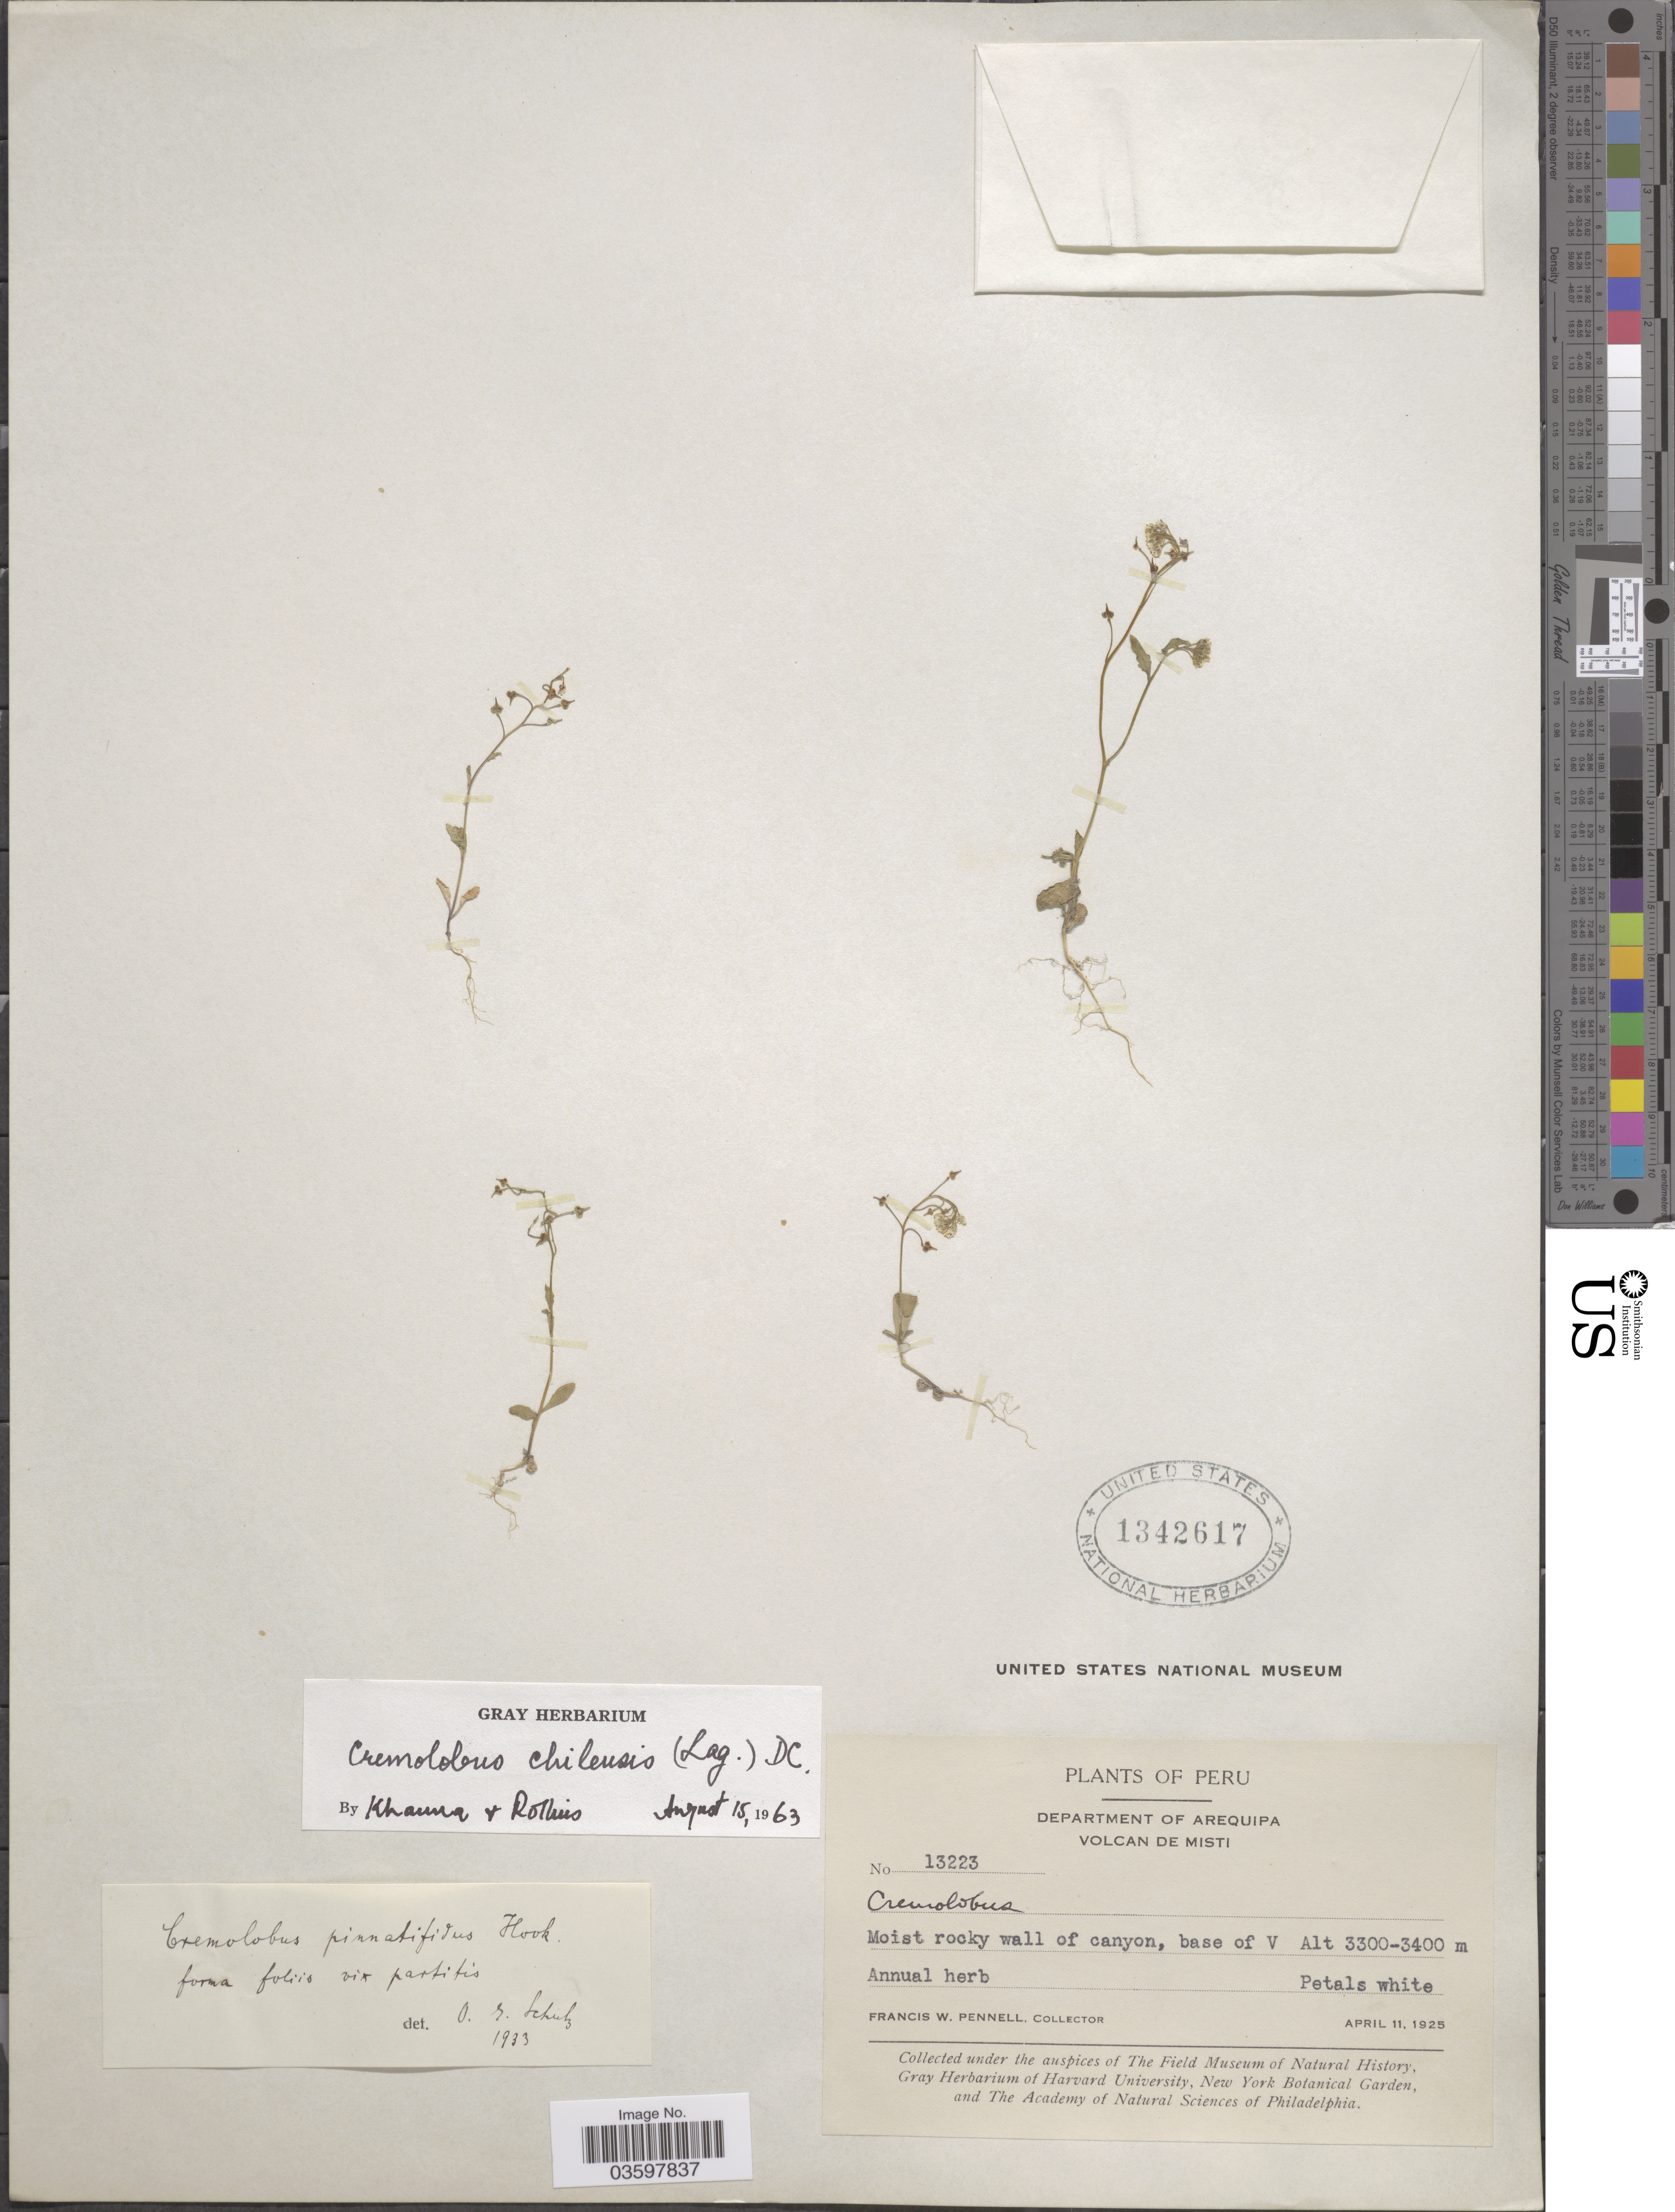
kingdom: Plantae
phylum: Tracheophyta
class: Magnoliopsida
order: Brassicales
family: Brassicaceae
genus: Cremolobus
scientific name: Cremolobus chilensis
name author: (Lag.) DC.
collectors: F. W. Pennell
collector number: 13223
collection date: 1925-04-11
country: Peru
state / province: Arequipa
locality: Department of Arequipa. Volcan de Misti. Base of V.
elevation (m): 3300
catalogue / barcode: US 1342617